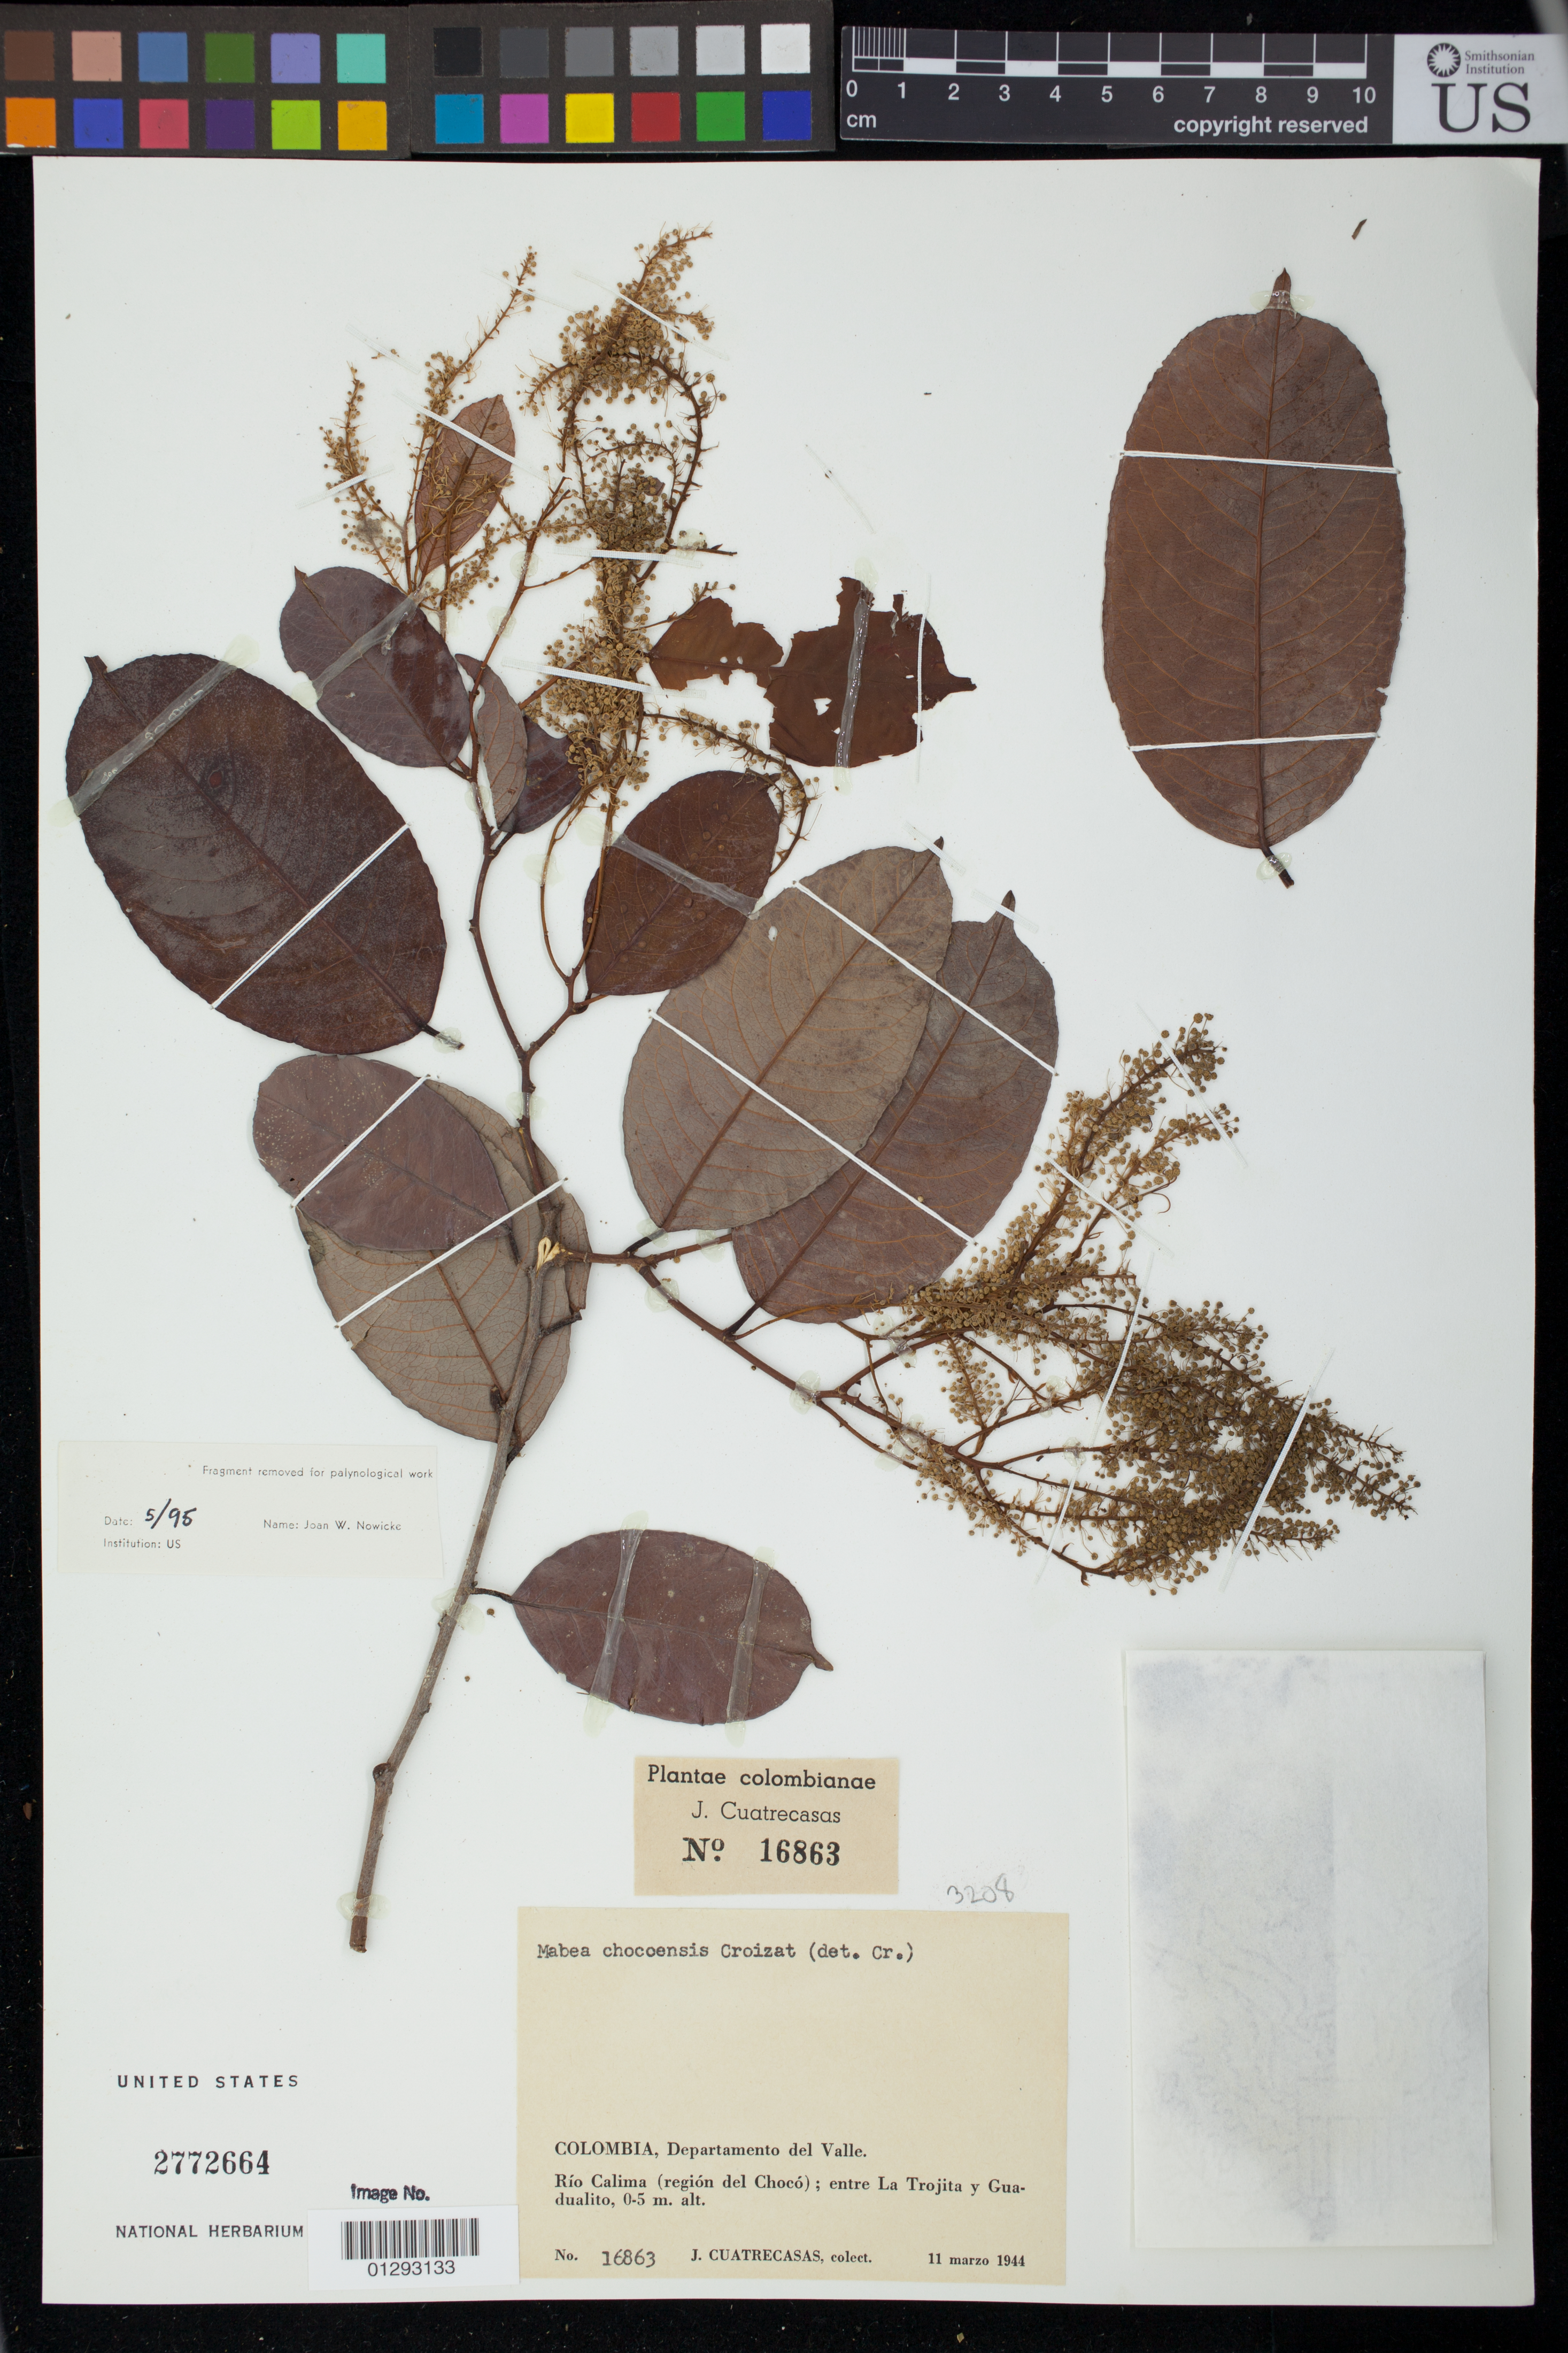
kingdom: Plantae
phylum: Tracheophyta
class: Magnoliopsida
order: Malpighiales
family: Euphorbiaceae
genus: Mabea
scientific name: Mabea chocoensis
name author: Croizat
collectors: J. Cuatrecasas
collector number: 16863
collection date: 1944-03-11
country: Colombia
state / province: Choco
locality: Rio Calima (region del Choco); entre La Trojita y Guadualito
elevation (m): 0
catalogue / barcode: US 2772664